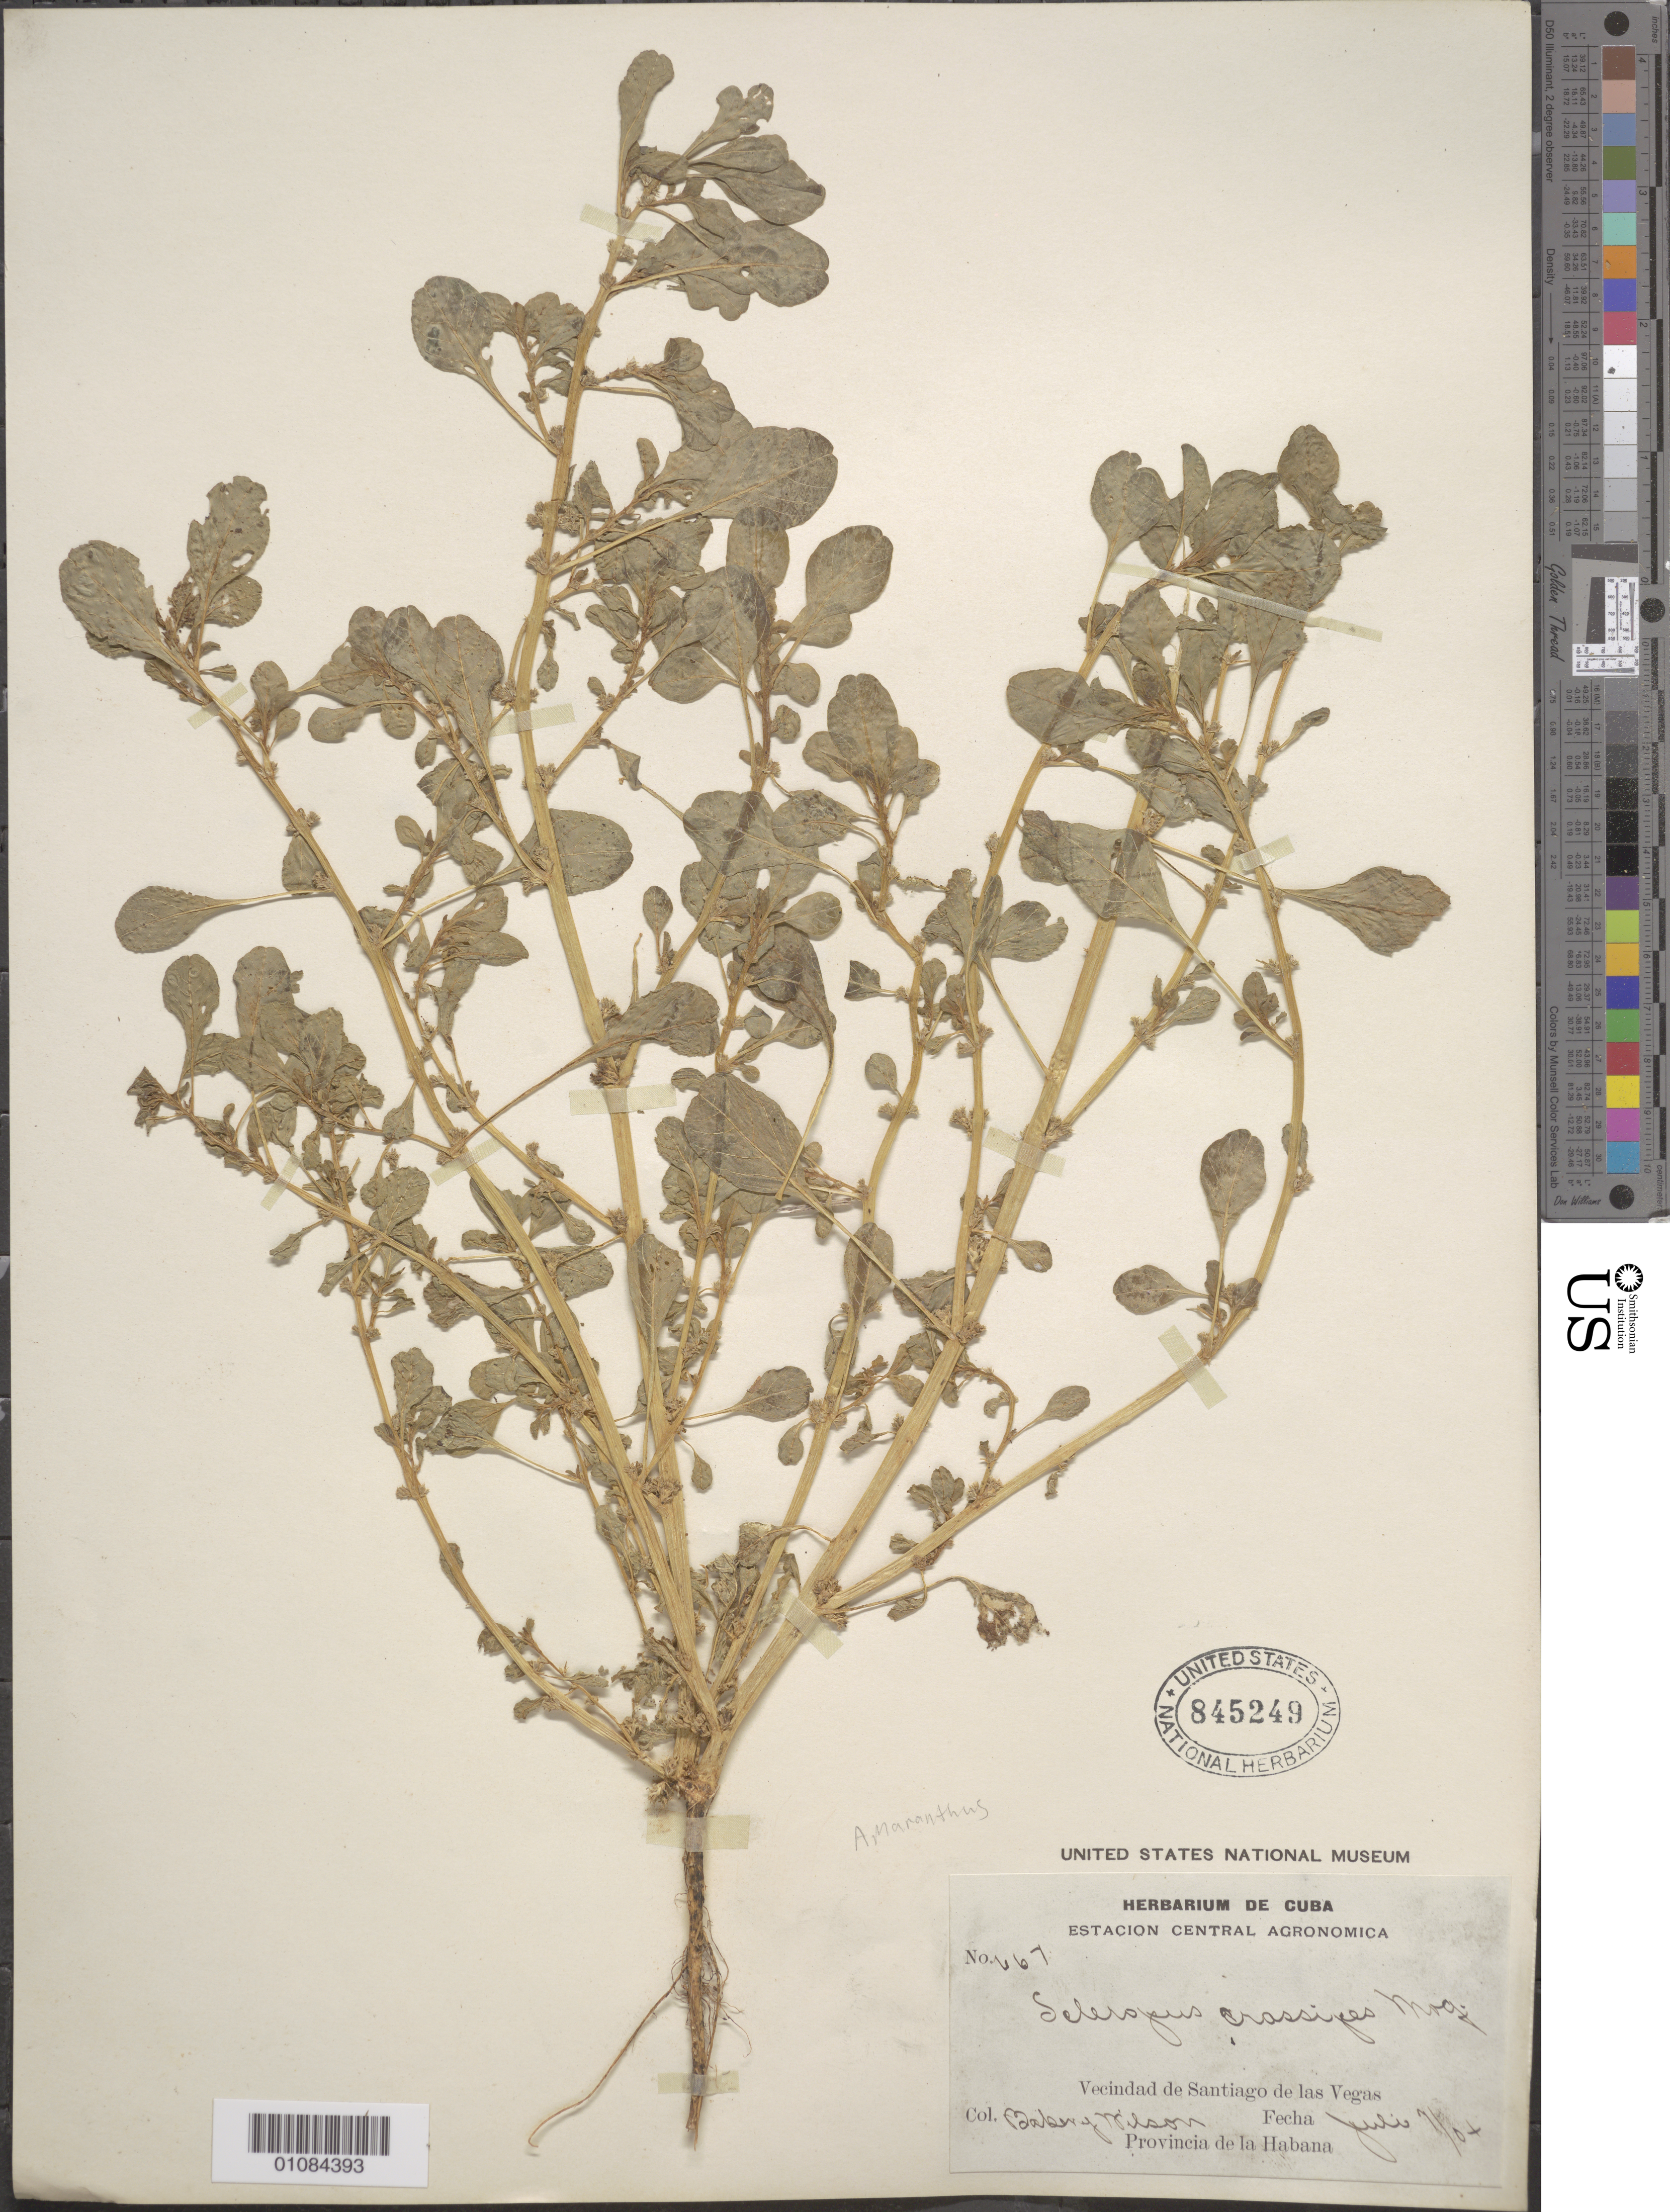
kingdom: Plantae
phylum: Tracheophyta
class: Magnoliopsida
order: Caryophyllales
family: Amaranthaceae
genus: Amaranthus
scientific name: Amaranthus crassipes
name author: Schltdl.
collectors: C. F. Baker & -- Wilson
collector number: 667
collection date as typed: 07 Jul 1904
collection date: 1904-07-07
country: Cuba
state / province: La Habana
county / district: Municipio Boyeros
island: Cuba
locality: Santiago de las Vegas (vecindad de)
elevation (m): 97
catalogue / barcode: US 845249